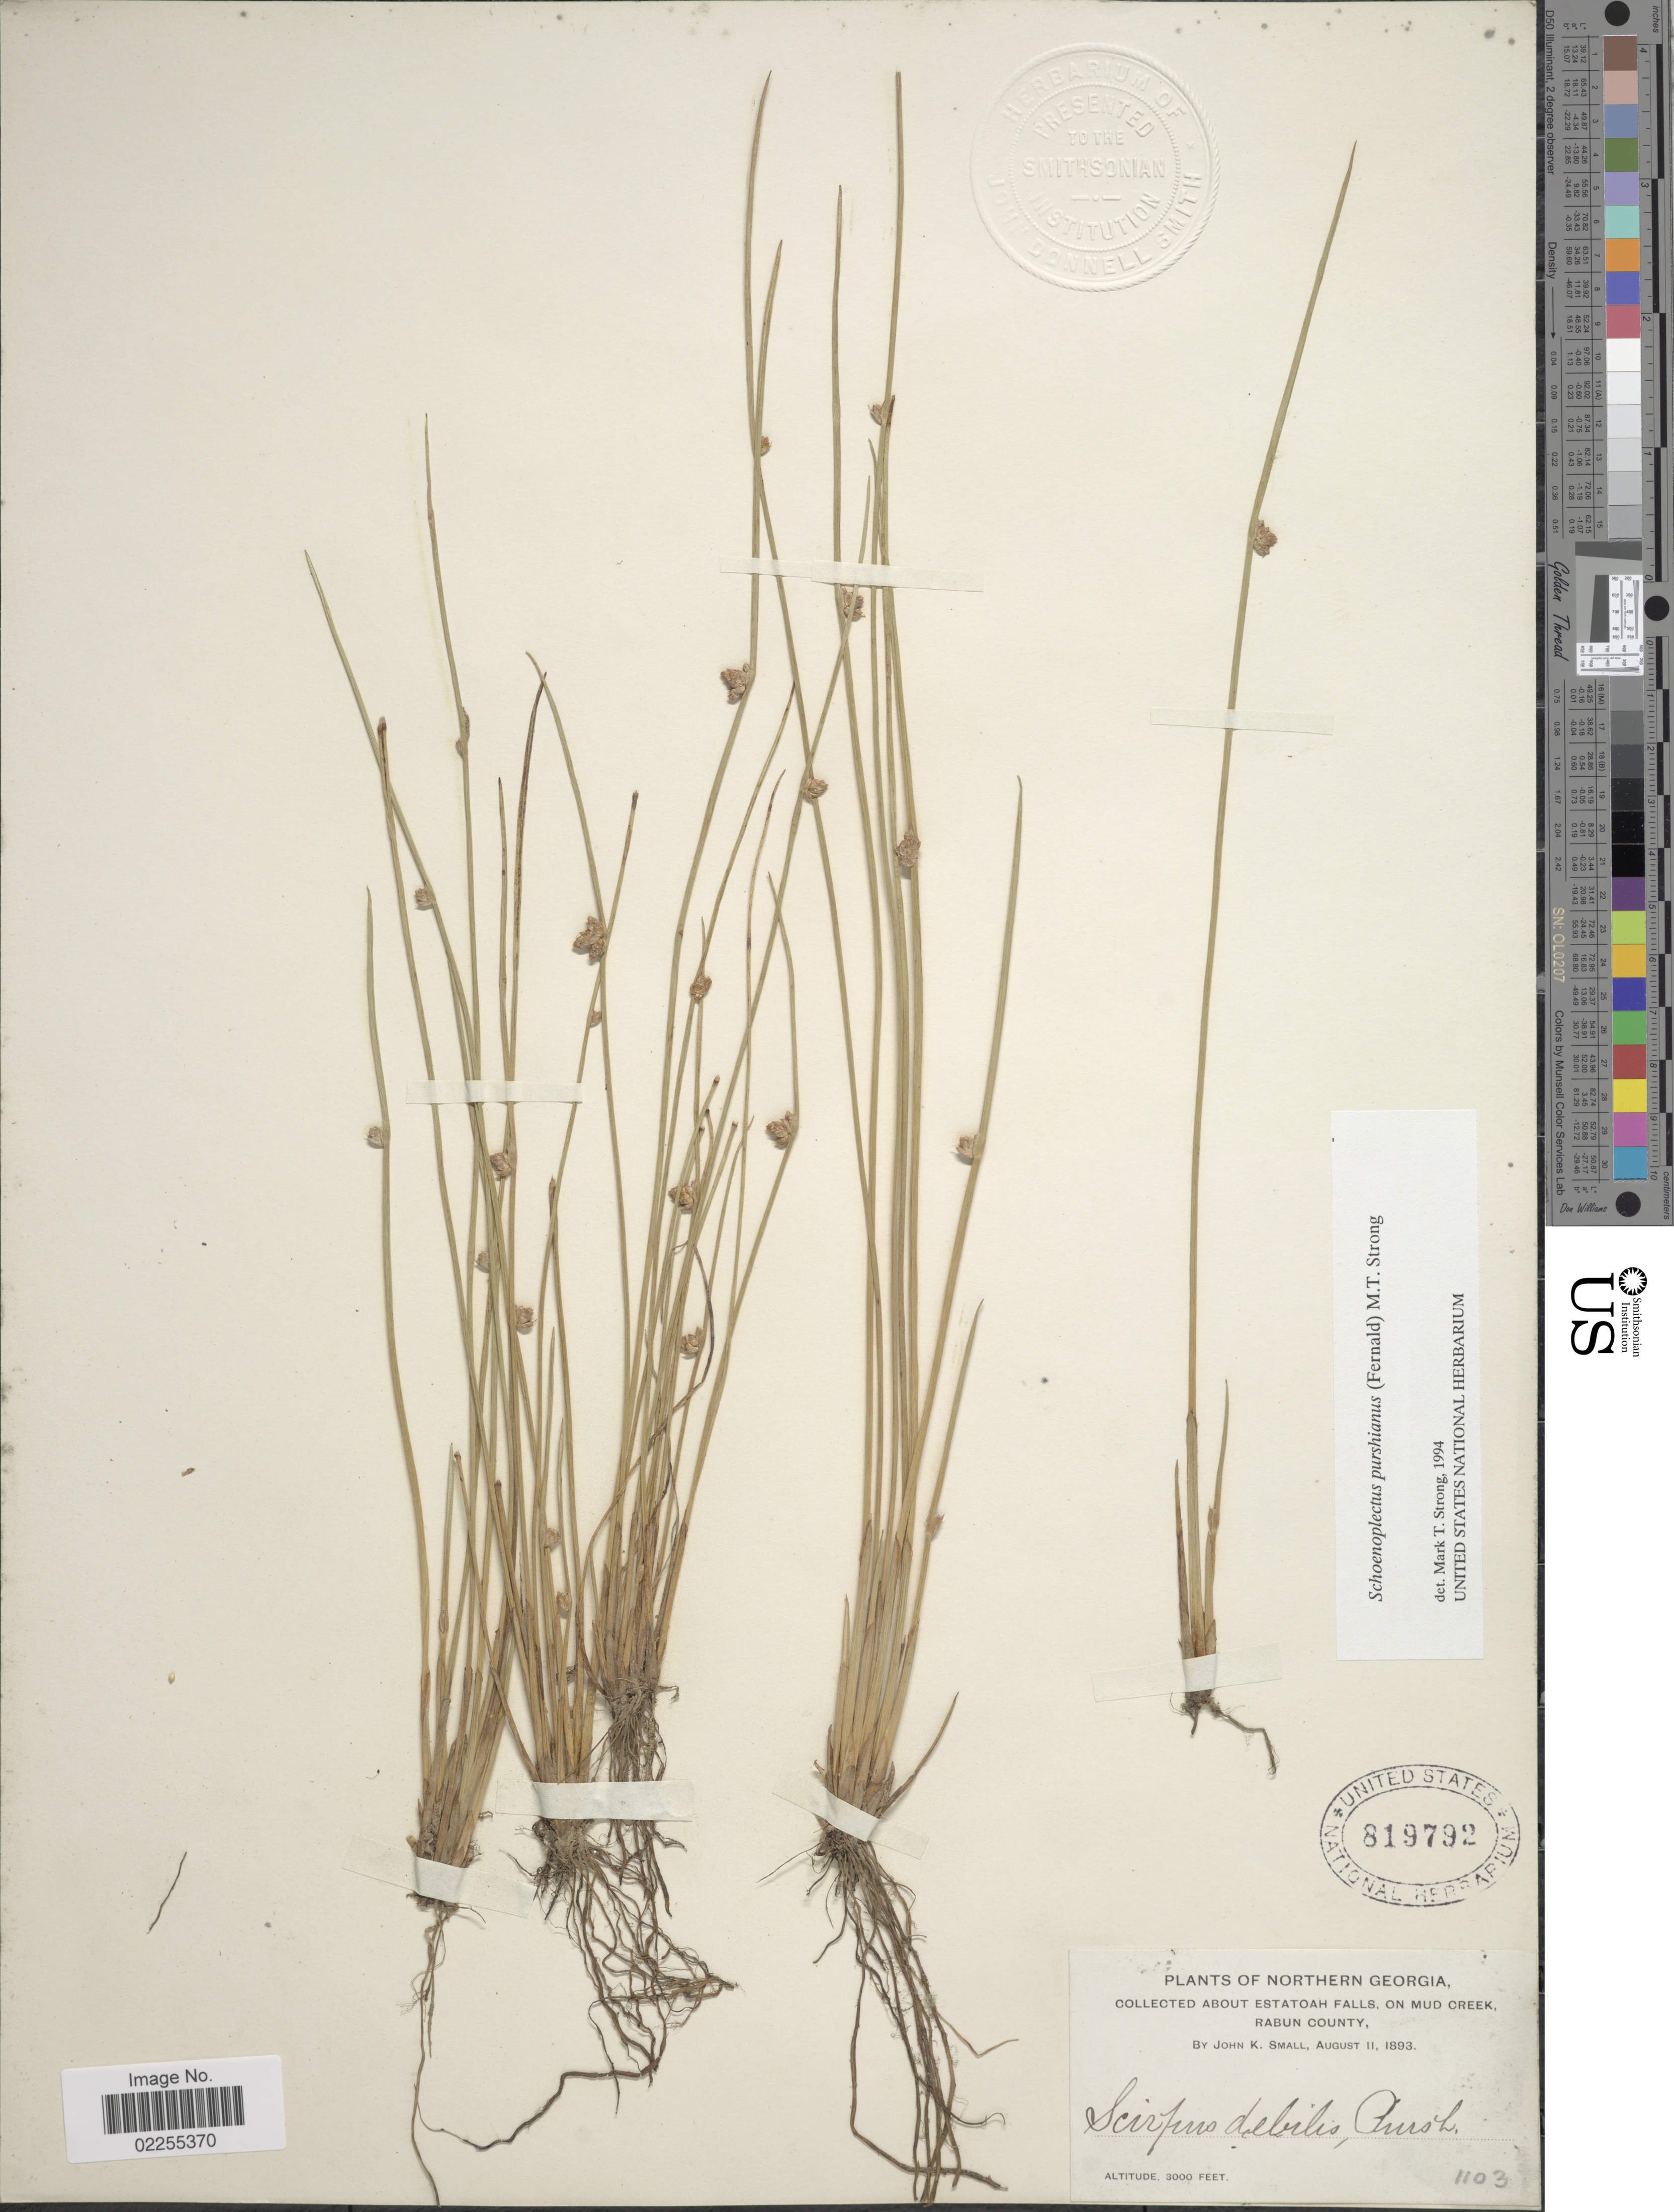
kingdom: Plantae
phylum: Tracheophyta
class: Liliopsida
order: Poales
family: Cyperaceae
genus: Schoenoplectus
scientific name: Schoenoplectus purshianus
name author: (Fernald) M.T. Strong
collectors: J. K. Small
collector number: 1103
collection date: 1893-08-11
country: United States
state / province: Georgia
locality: Northern Georgia, about Estatoah Falls, on Mud Creek, Rabun County.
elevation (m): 914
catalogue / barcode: US 819792